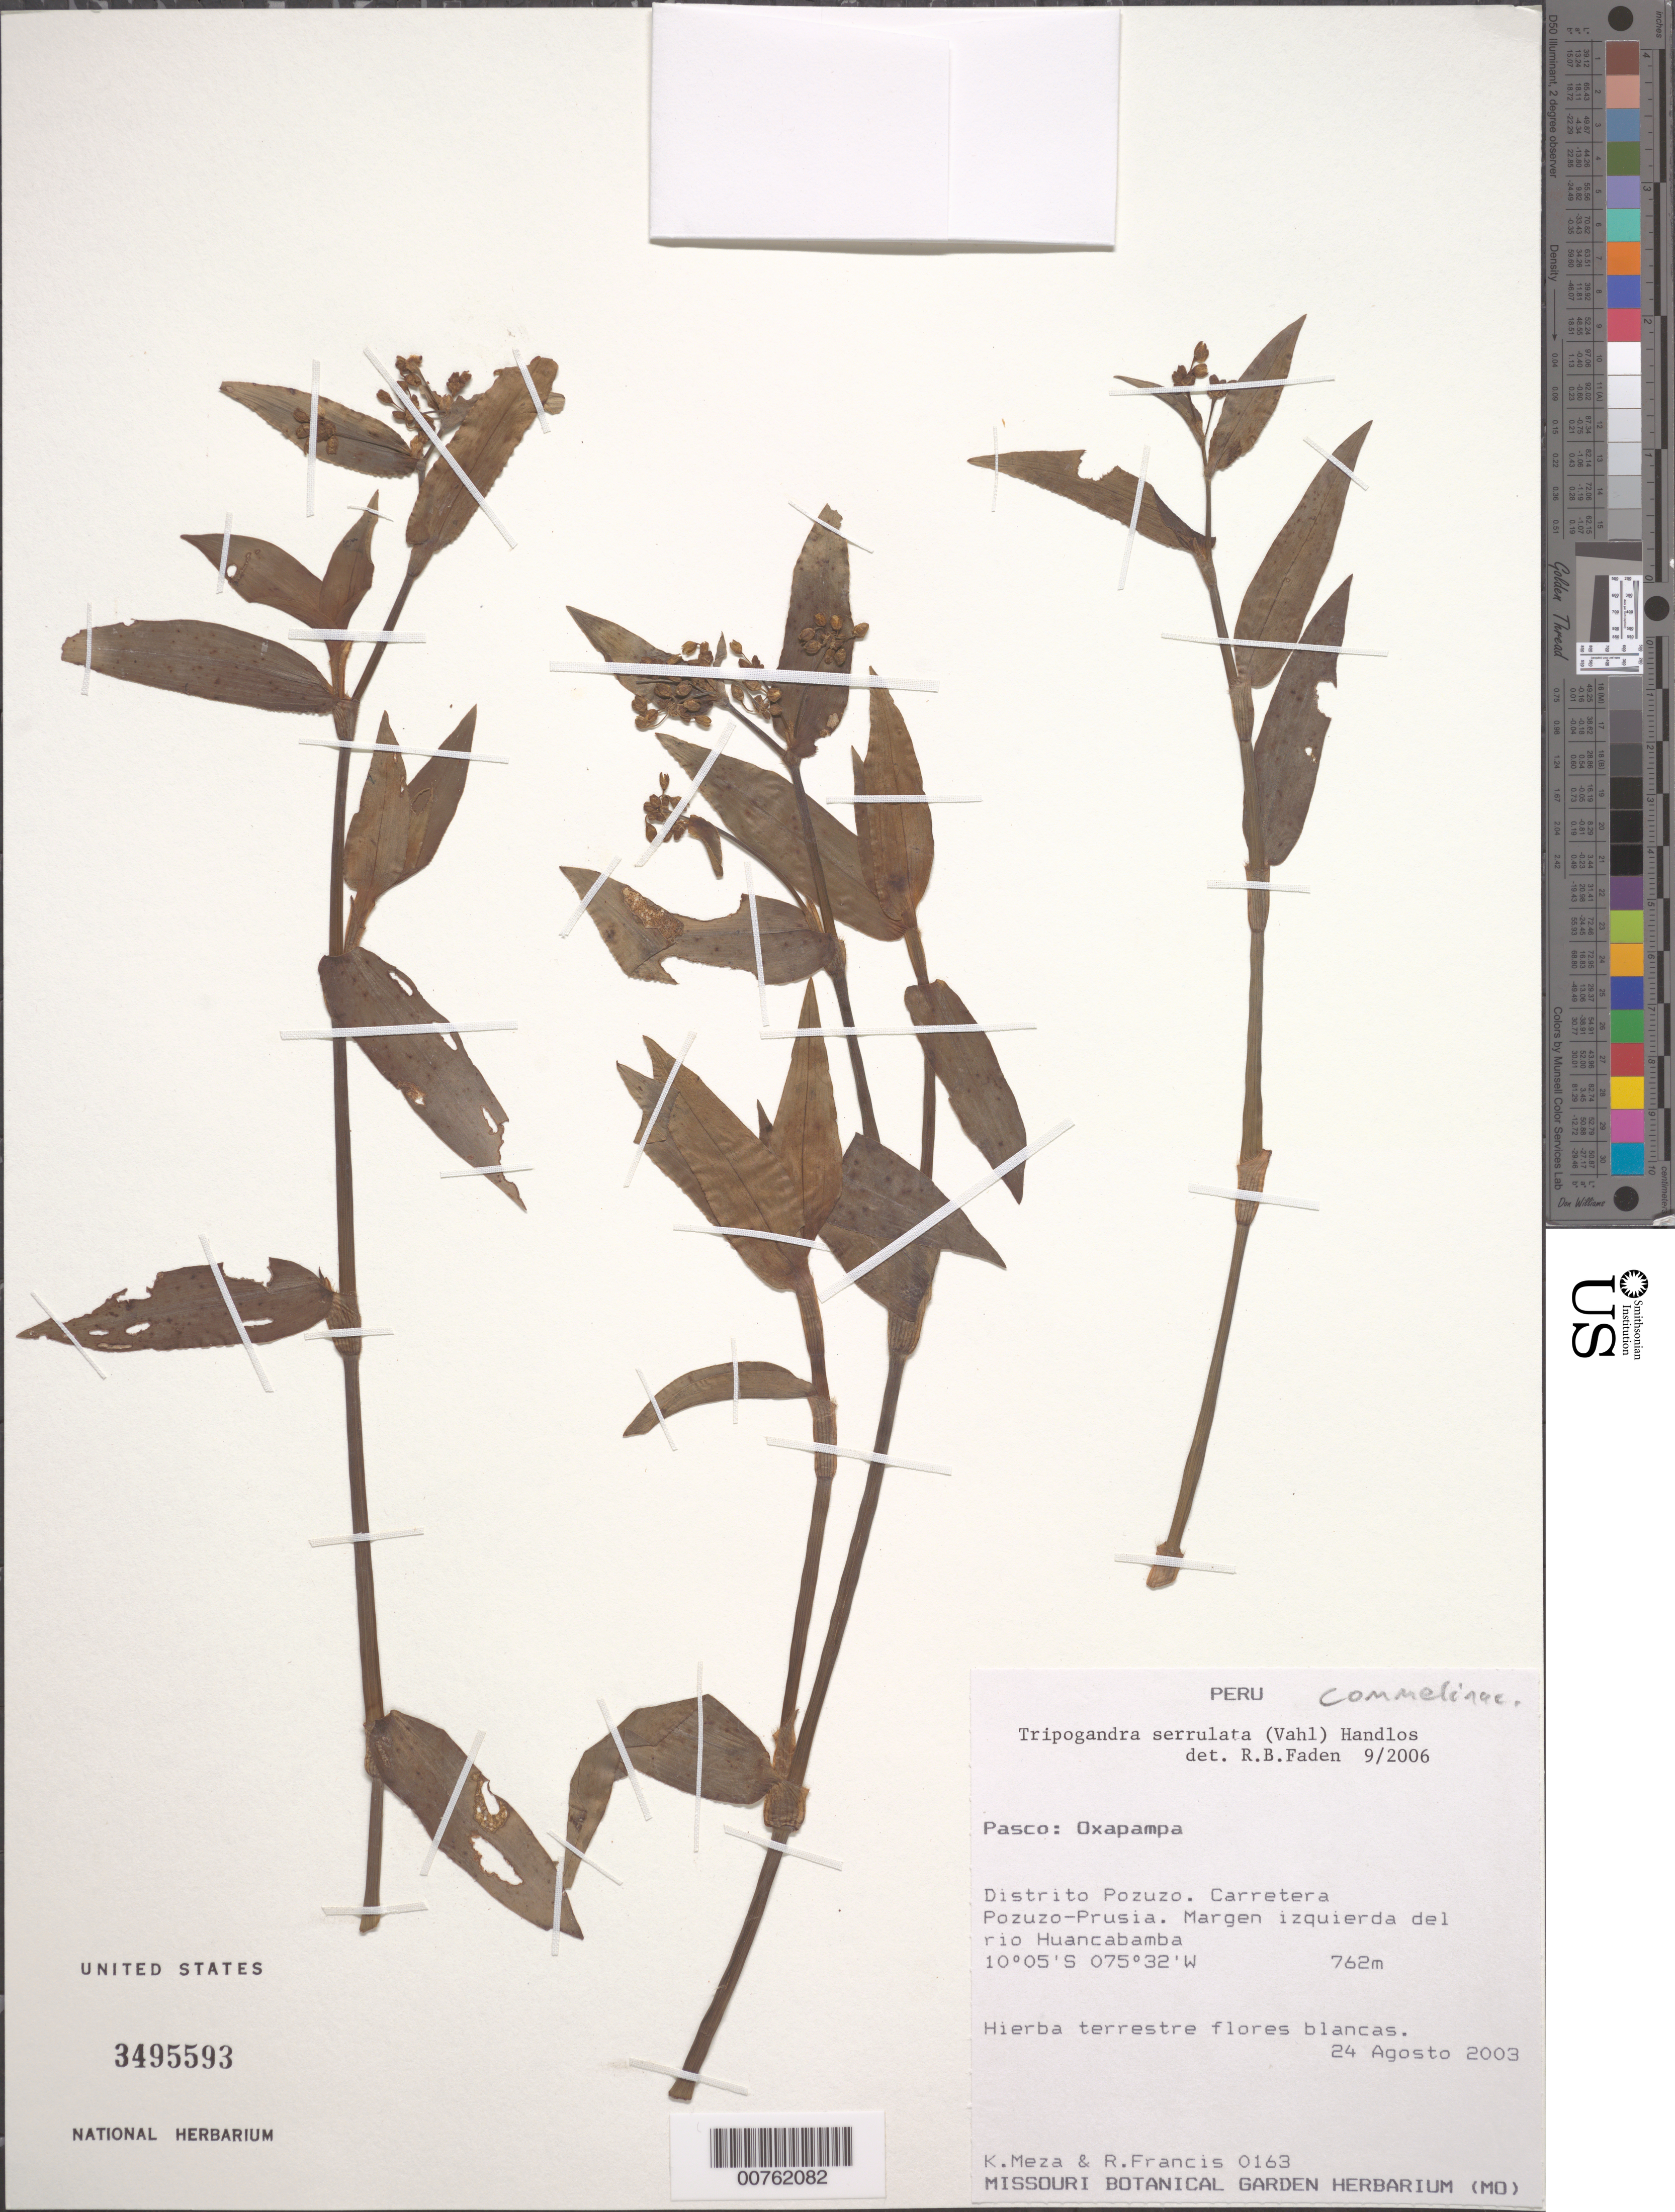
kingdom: Plantae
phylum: Tracheophyta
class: Liliopsida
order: Commelinales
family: Commelinaceae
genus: Tripogandra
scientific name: Tripogandra serrulata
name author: (Vahl) Handlos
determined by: Faden, Robert B., (US), Smithsonian Institution - National Museum of Natural History (UNITED STATES)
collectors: K. Meza & R. Francis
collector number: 0163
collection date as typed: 24 Aug 2003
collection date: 2003-08-24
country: Peru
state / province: Pasco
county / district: Oxapampa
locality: Carretera Pozuzo-Prusia, Margen izquierda del rio Huancabamba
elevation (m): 762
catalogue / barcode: US 3495593